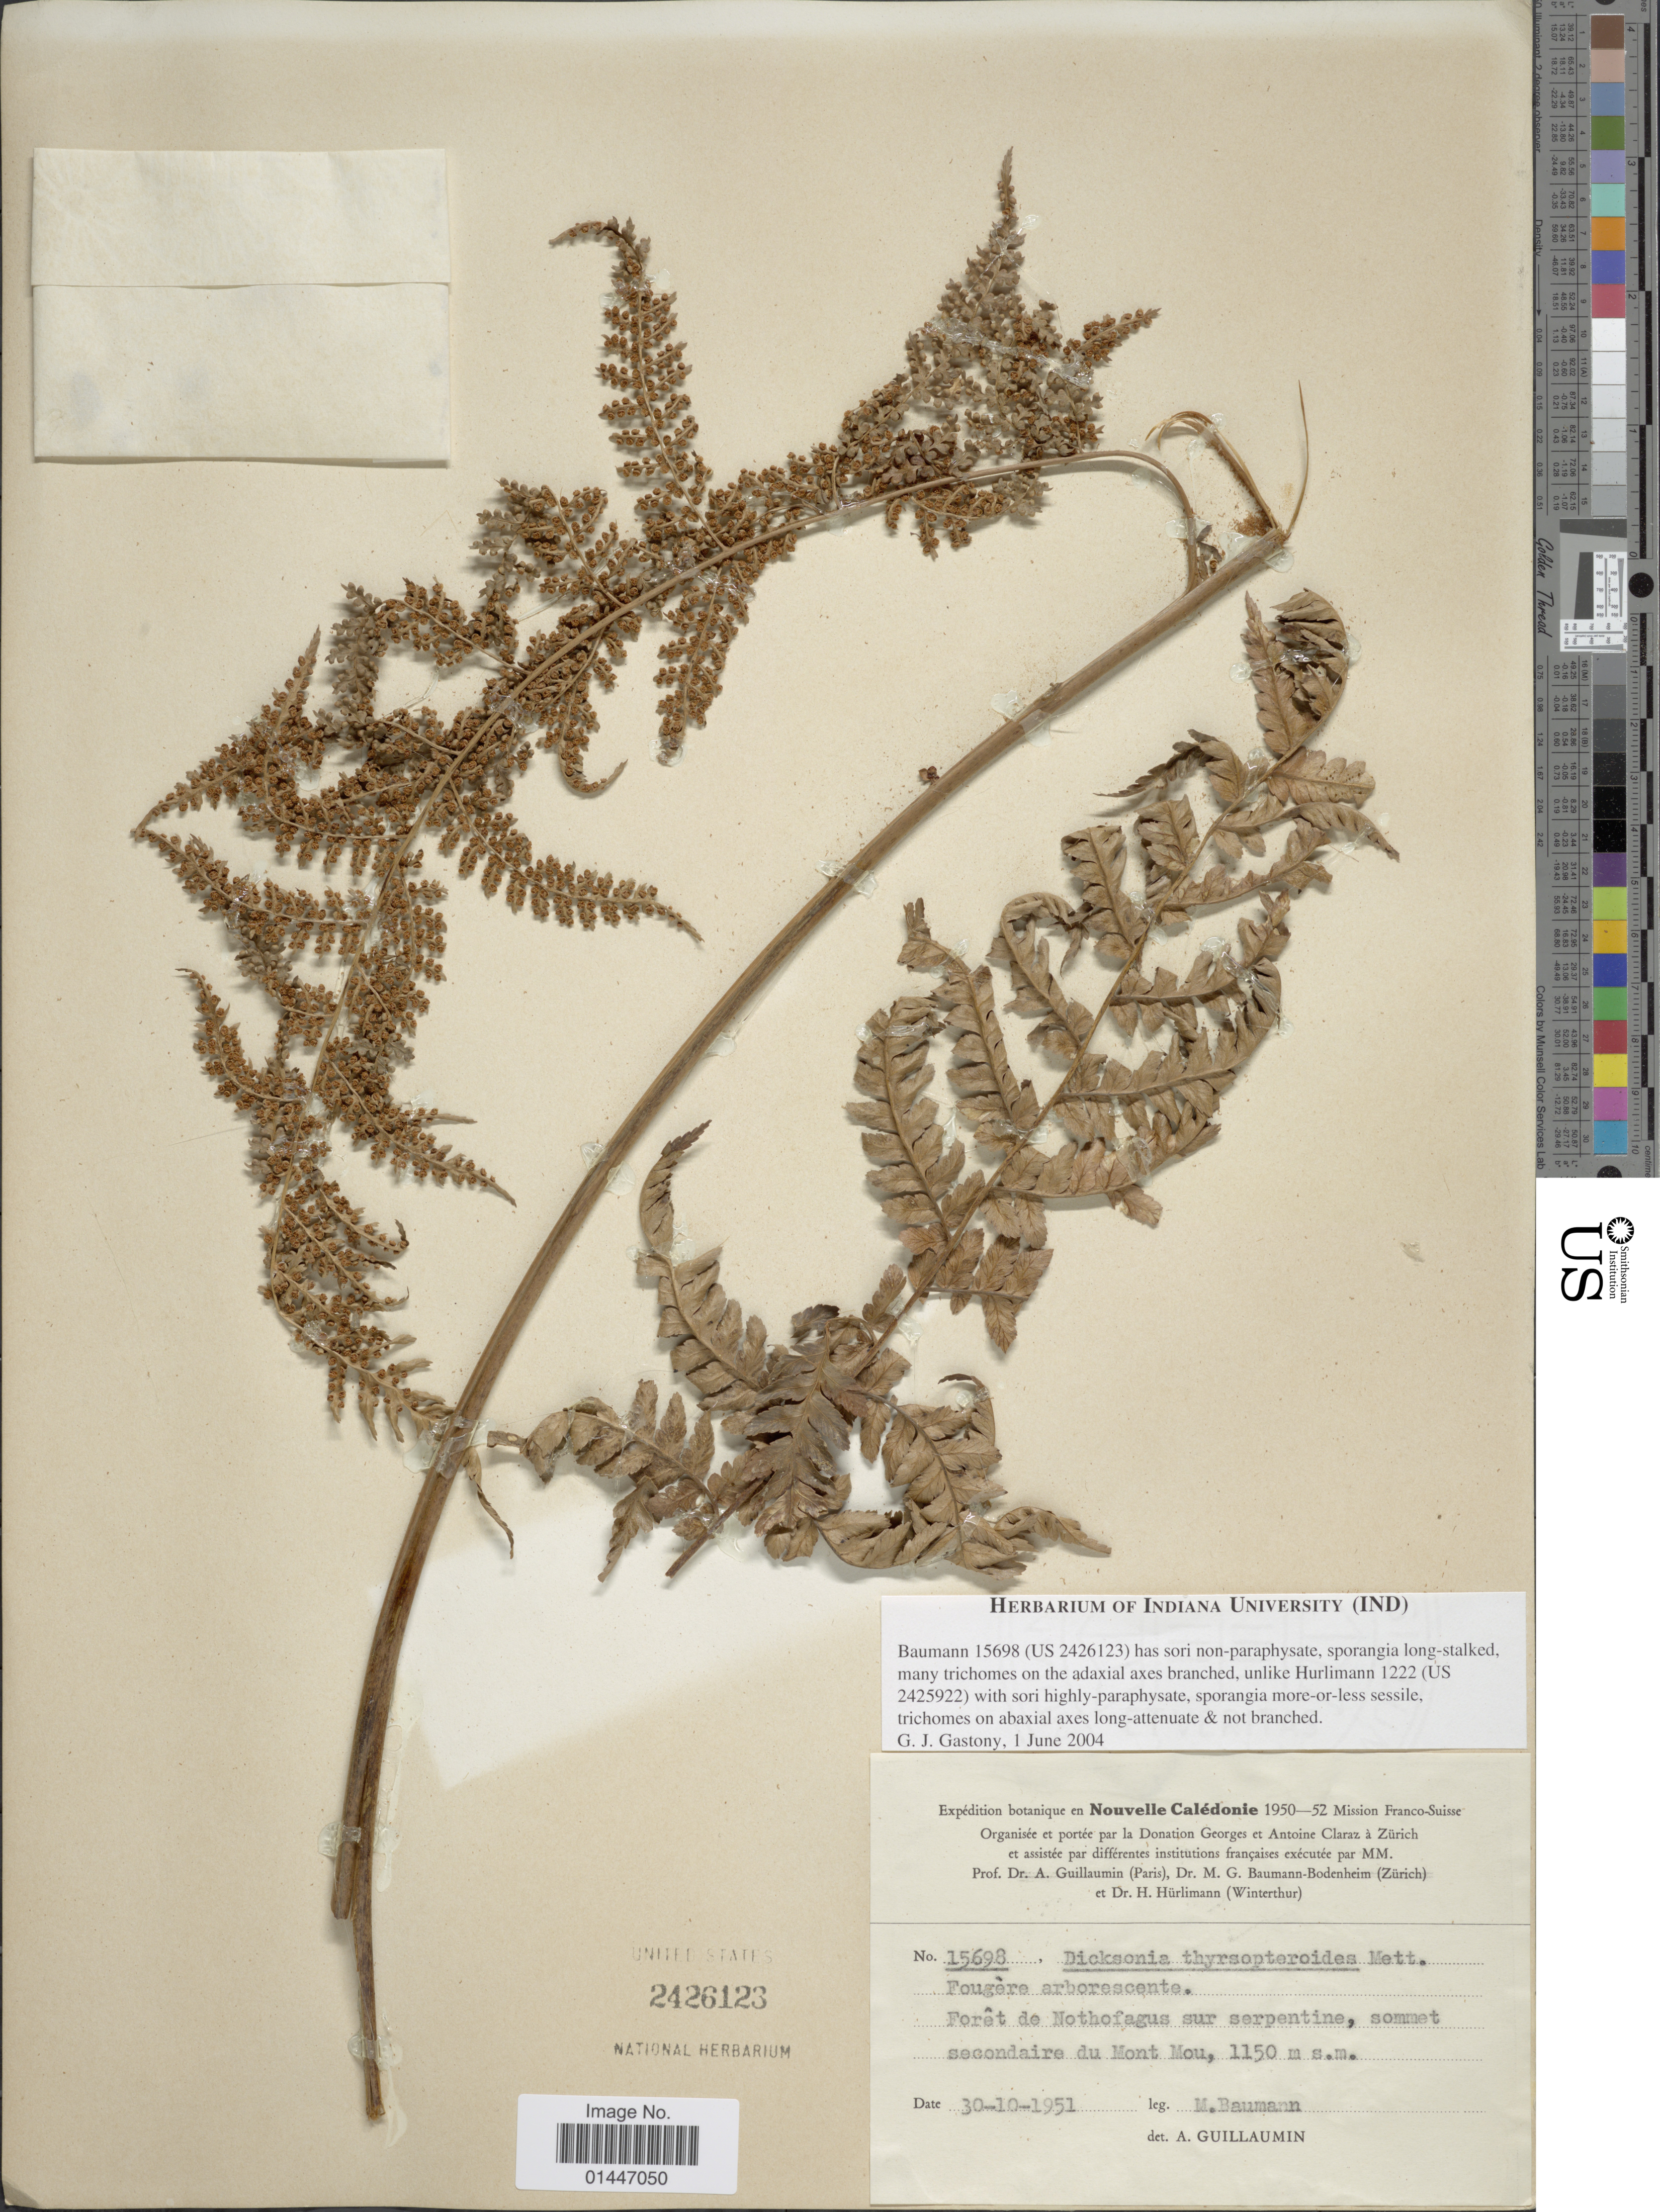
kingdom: Plantae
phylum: Tracheophyta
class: Polypodiopsida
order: Cyatheales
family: Dicksoniaceae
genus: Dicksonia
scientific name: Dicksonia thyrsopteroides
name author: Mett.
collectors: M. Baumann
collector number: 15698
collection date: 1951-10-30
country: New Caledonia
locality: Foret de Northofagus sur serpentine, sommet seondaire du Mont Mou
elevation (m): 1150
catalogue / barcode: US 2426123